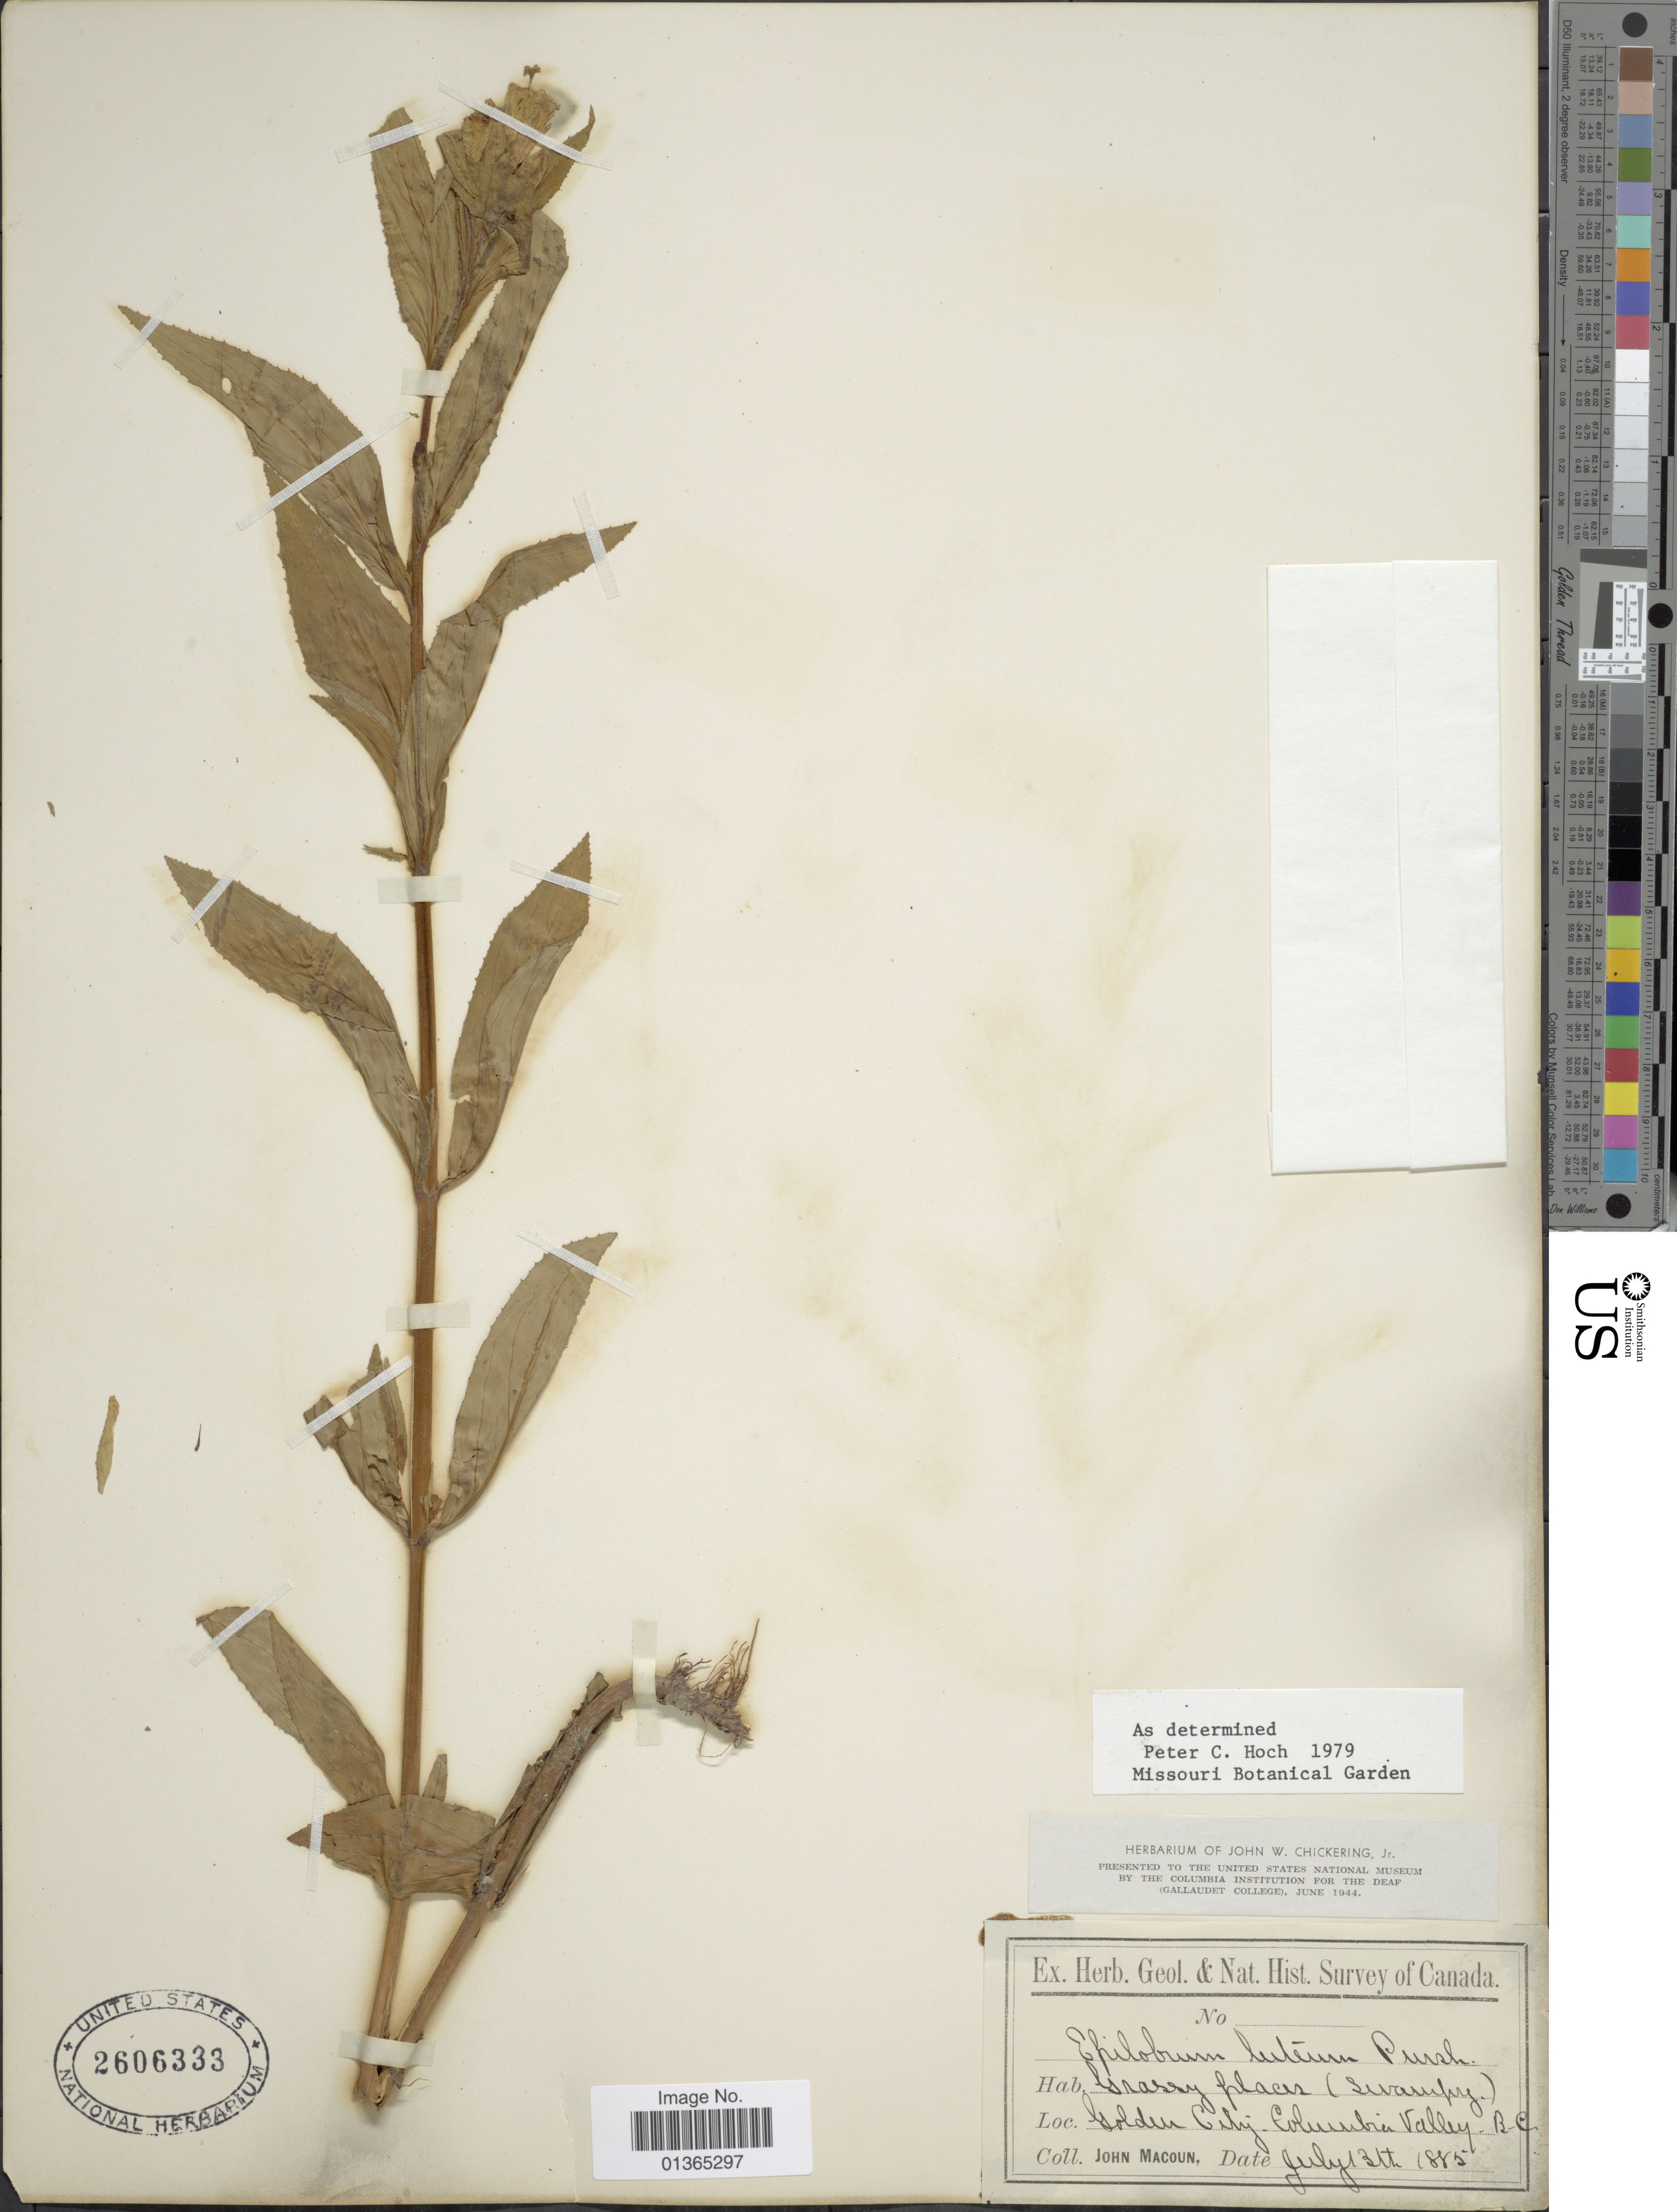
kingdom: Plantae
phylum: Tracheophyta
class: Magnoliopsida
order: Myrtales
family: Onagraceae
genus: Epilobium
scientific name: Epilobium luteum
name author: Pursh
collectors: J. Macoun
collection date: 1885-07-13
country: Canada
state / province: British Columbia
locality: Golden City, Columbia Valley.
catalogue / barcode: US 2606333